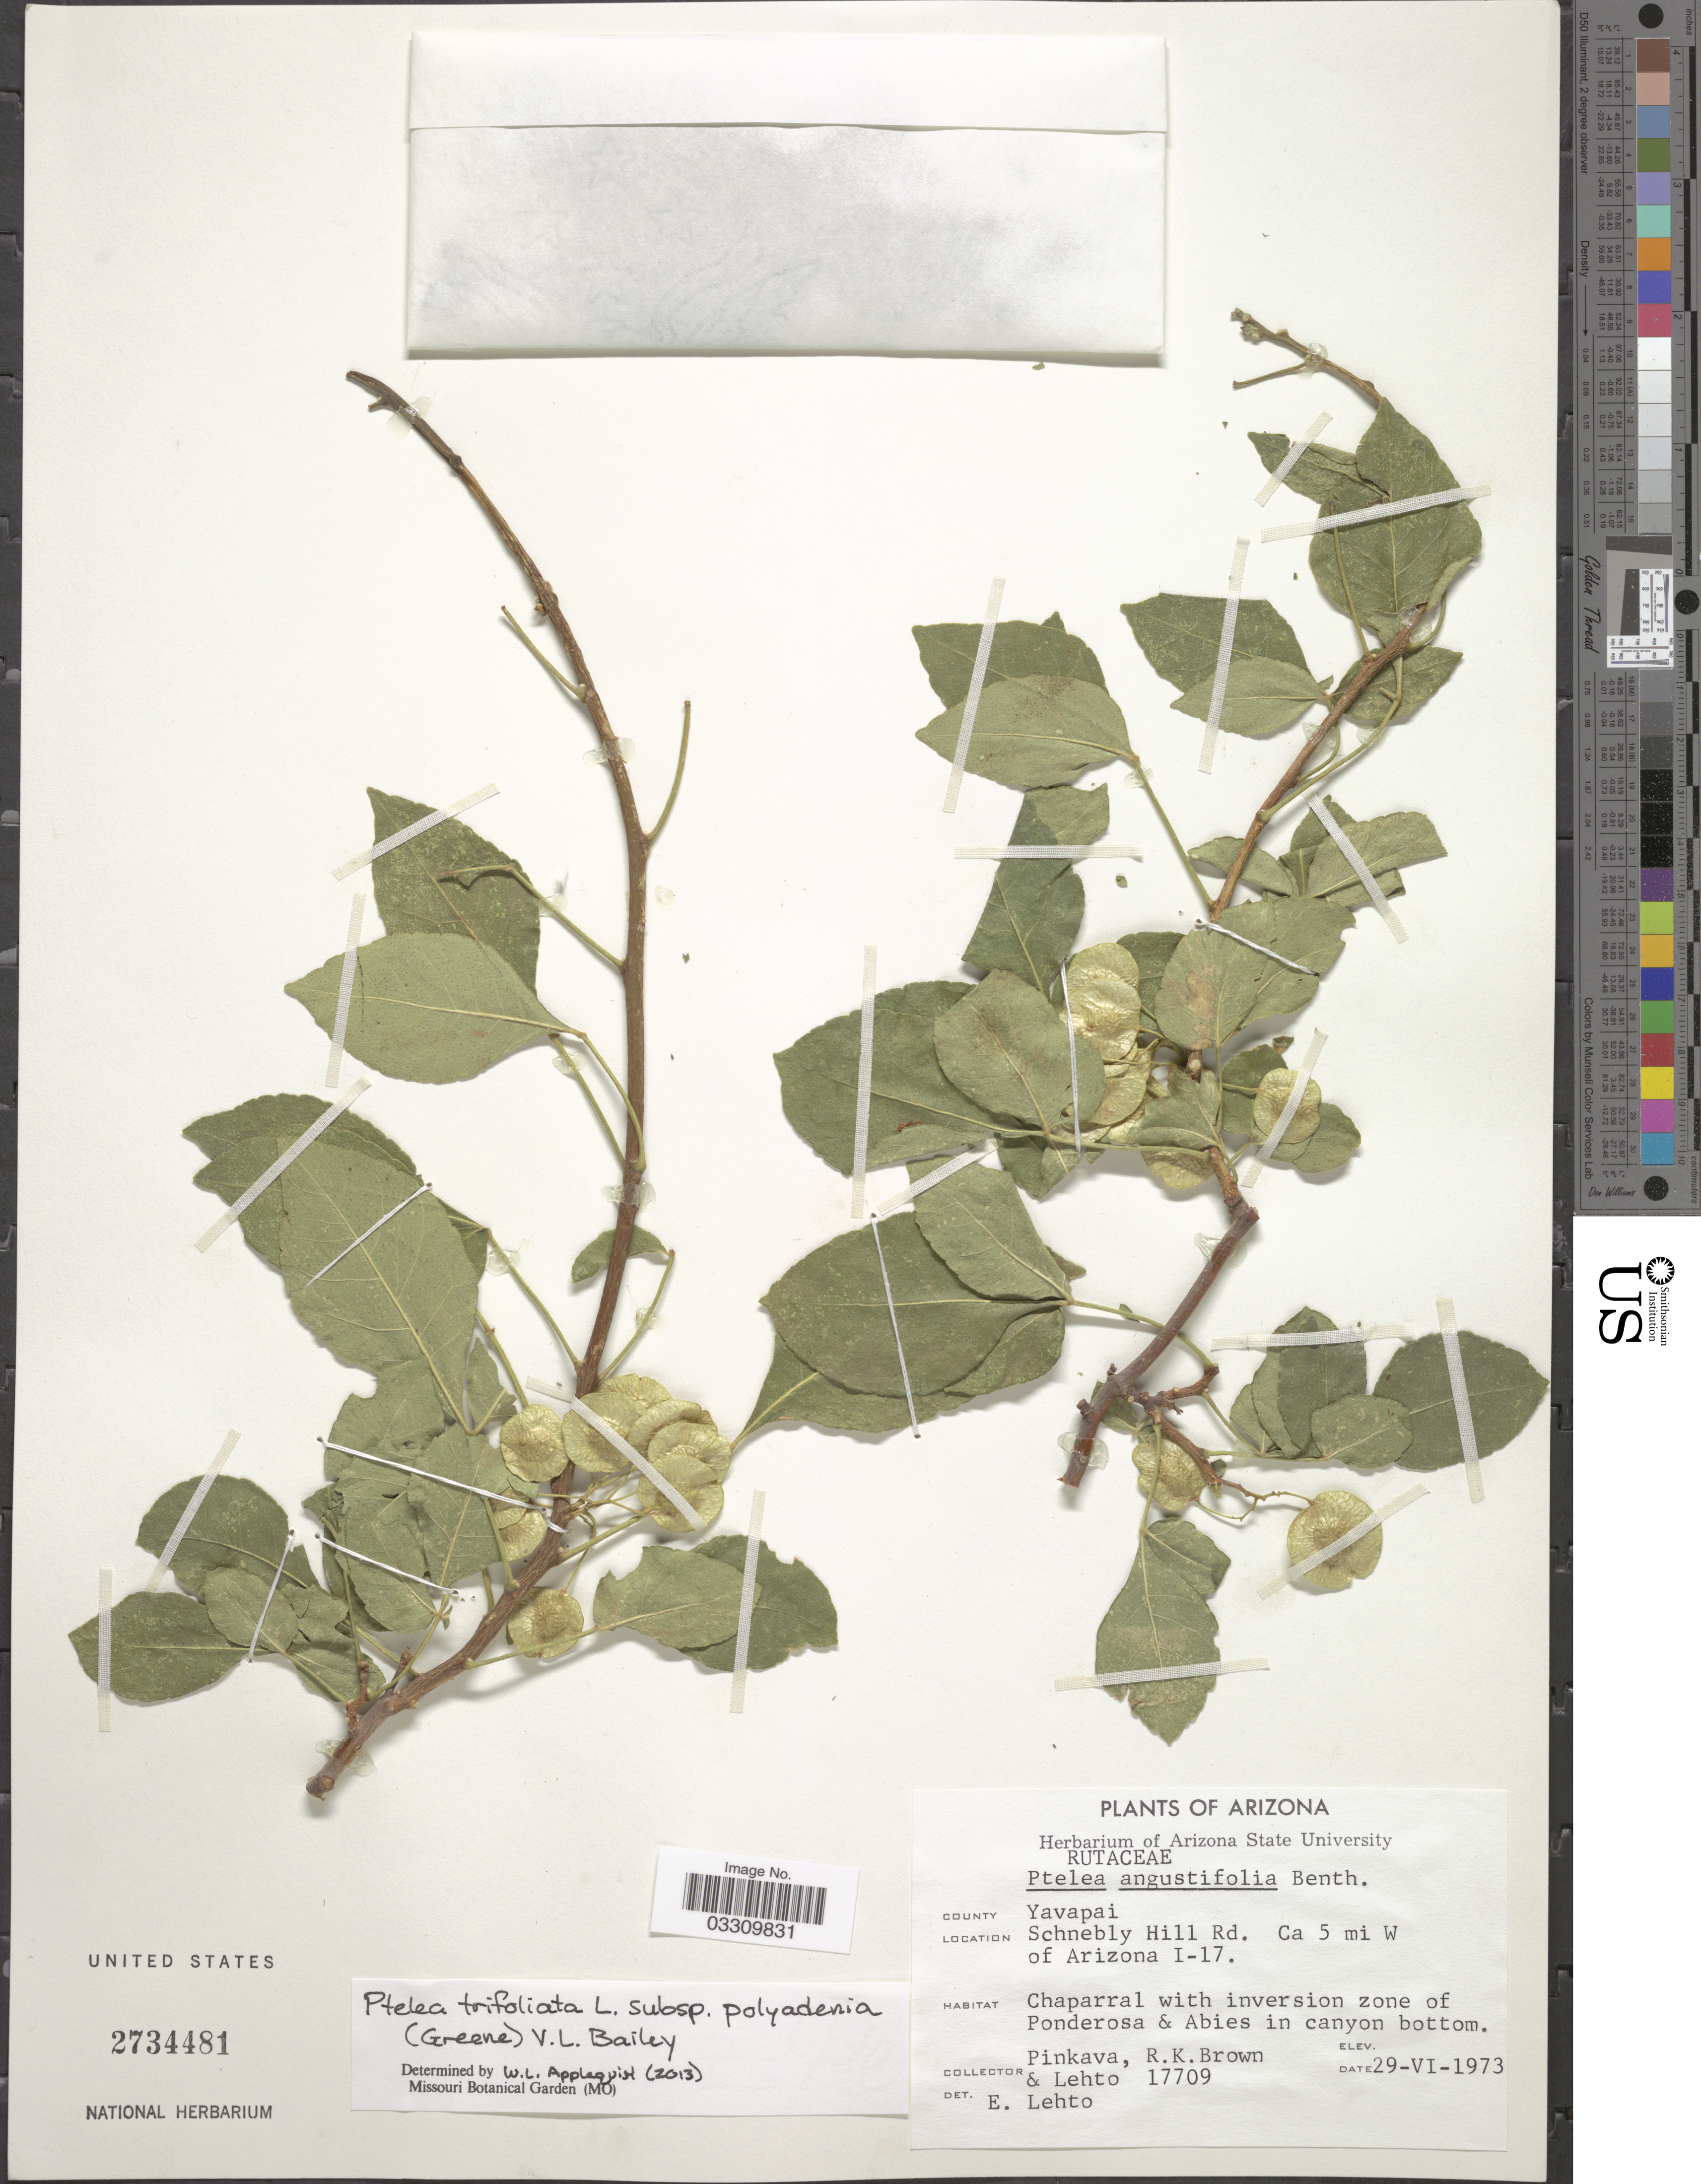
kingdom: Plantae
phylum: Tracheophyta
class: Magnoliopsida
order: Sapindales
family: Rutaceae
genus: Ptelea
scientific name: Ptelea trifoliata subsp. polyadenia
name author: (Greene) V. L. Bailey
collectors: -. Pinkava, R. K. Brown & -. Lehto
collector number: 17709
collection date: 1973-06-29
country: United States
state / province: Arizona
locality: County Yavapai. Schnebly Hill Rd. Ca 5 mi W of Arizona I-17.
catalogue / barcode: US 2734481